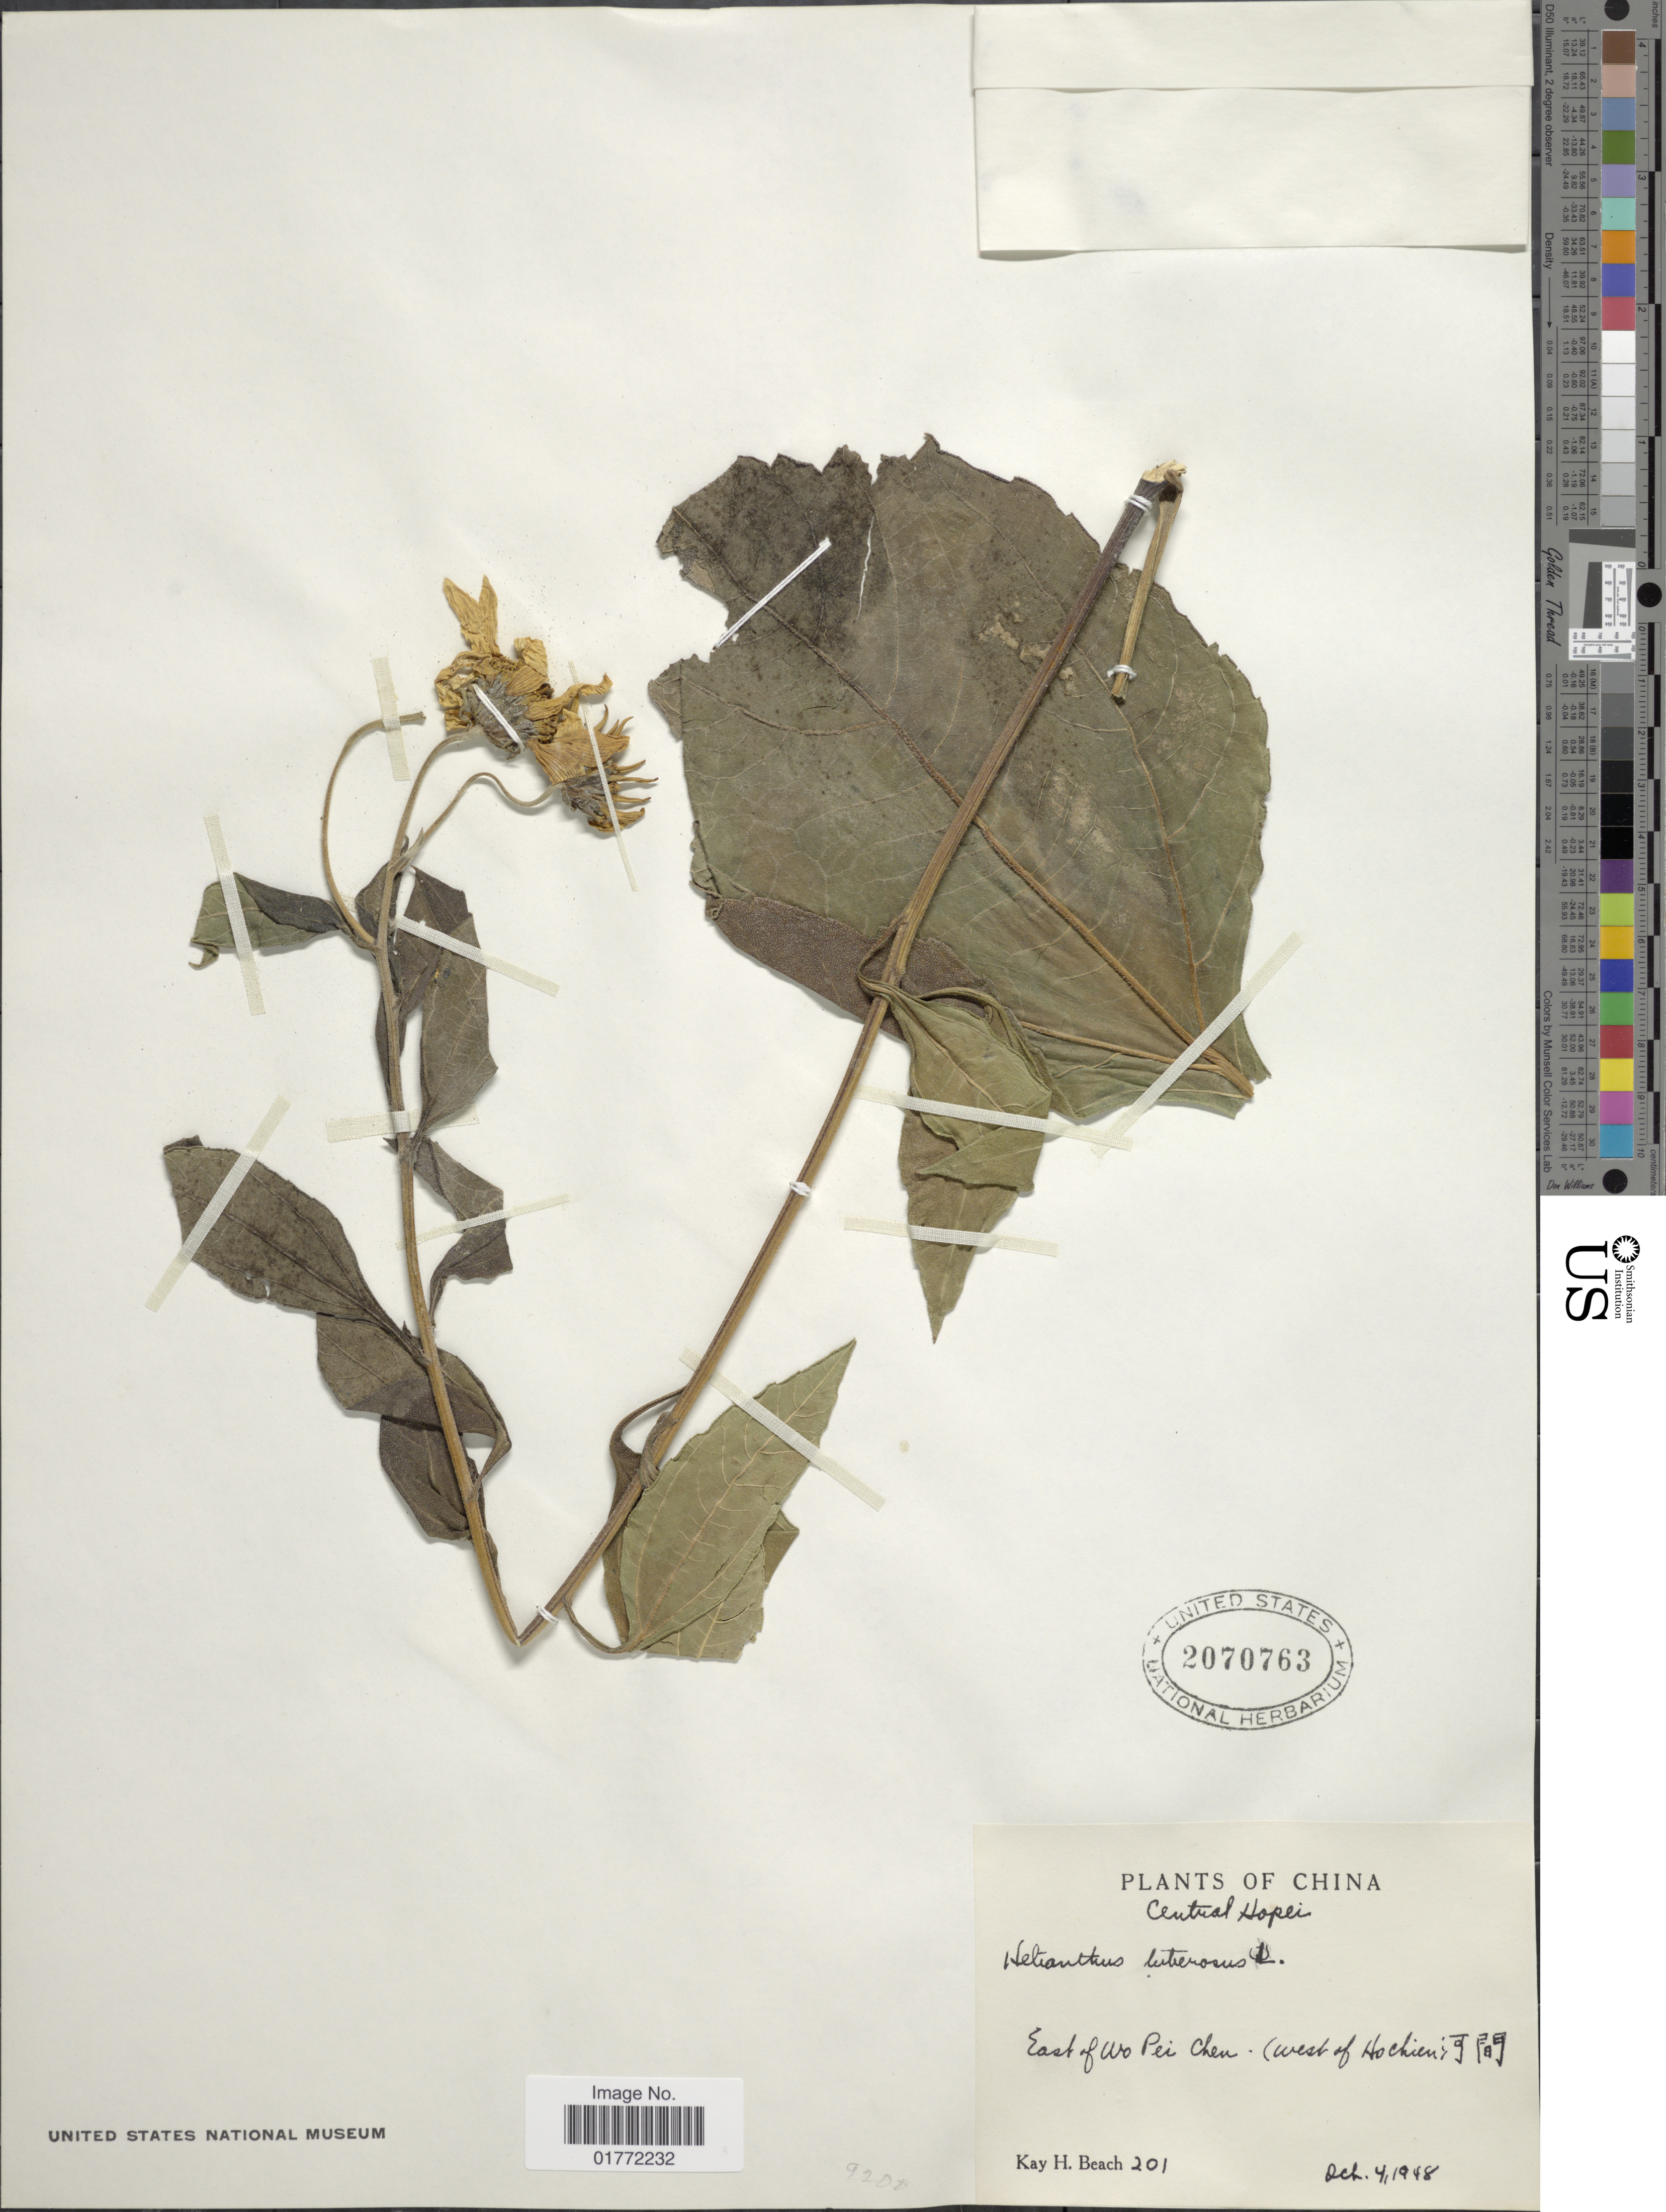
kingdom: Plantae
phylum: Tracheophyta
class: Magnoliopsida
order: Asterales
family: Asteraceae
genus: Helianthus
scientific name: Helianthus tuberosus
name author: L.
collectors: K. H. Beach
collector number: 201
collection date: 1948-10-04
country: China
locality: Central Hopei, East of Wo Pei Chen (West of Ho chien)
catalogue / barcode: US 2070763